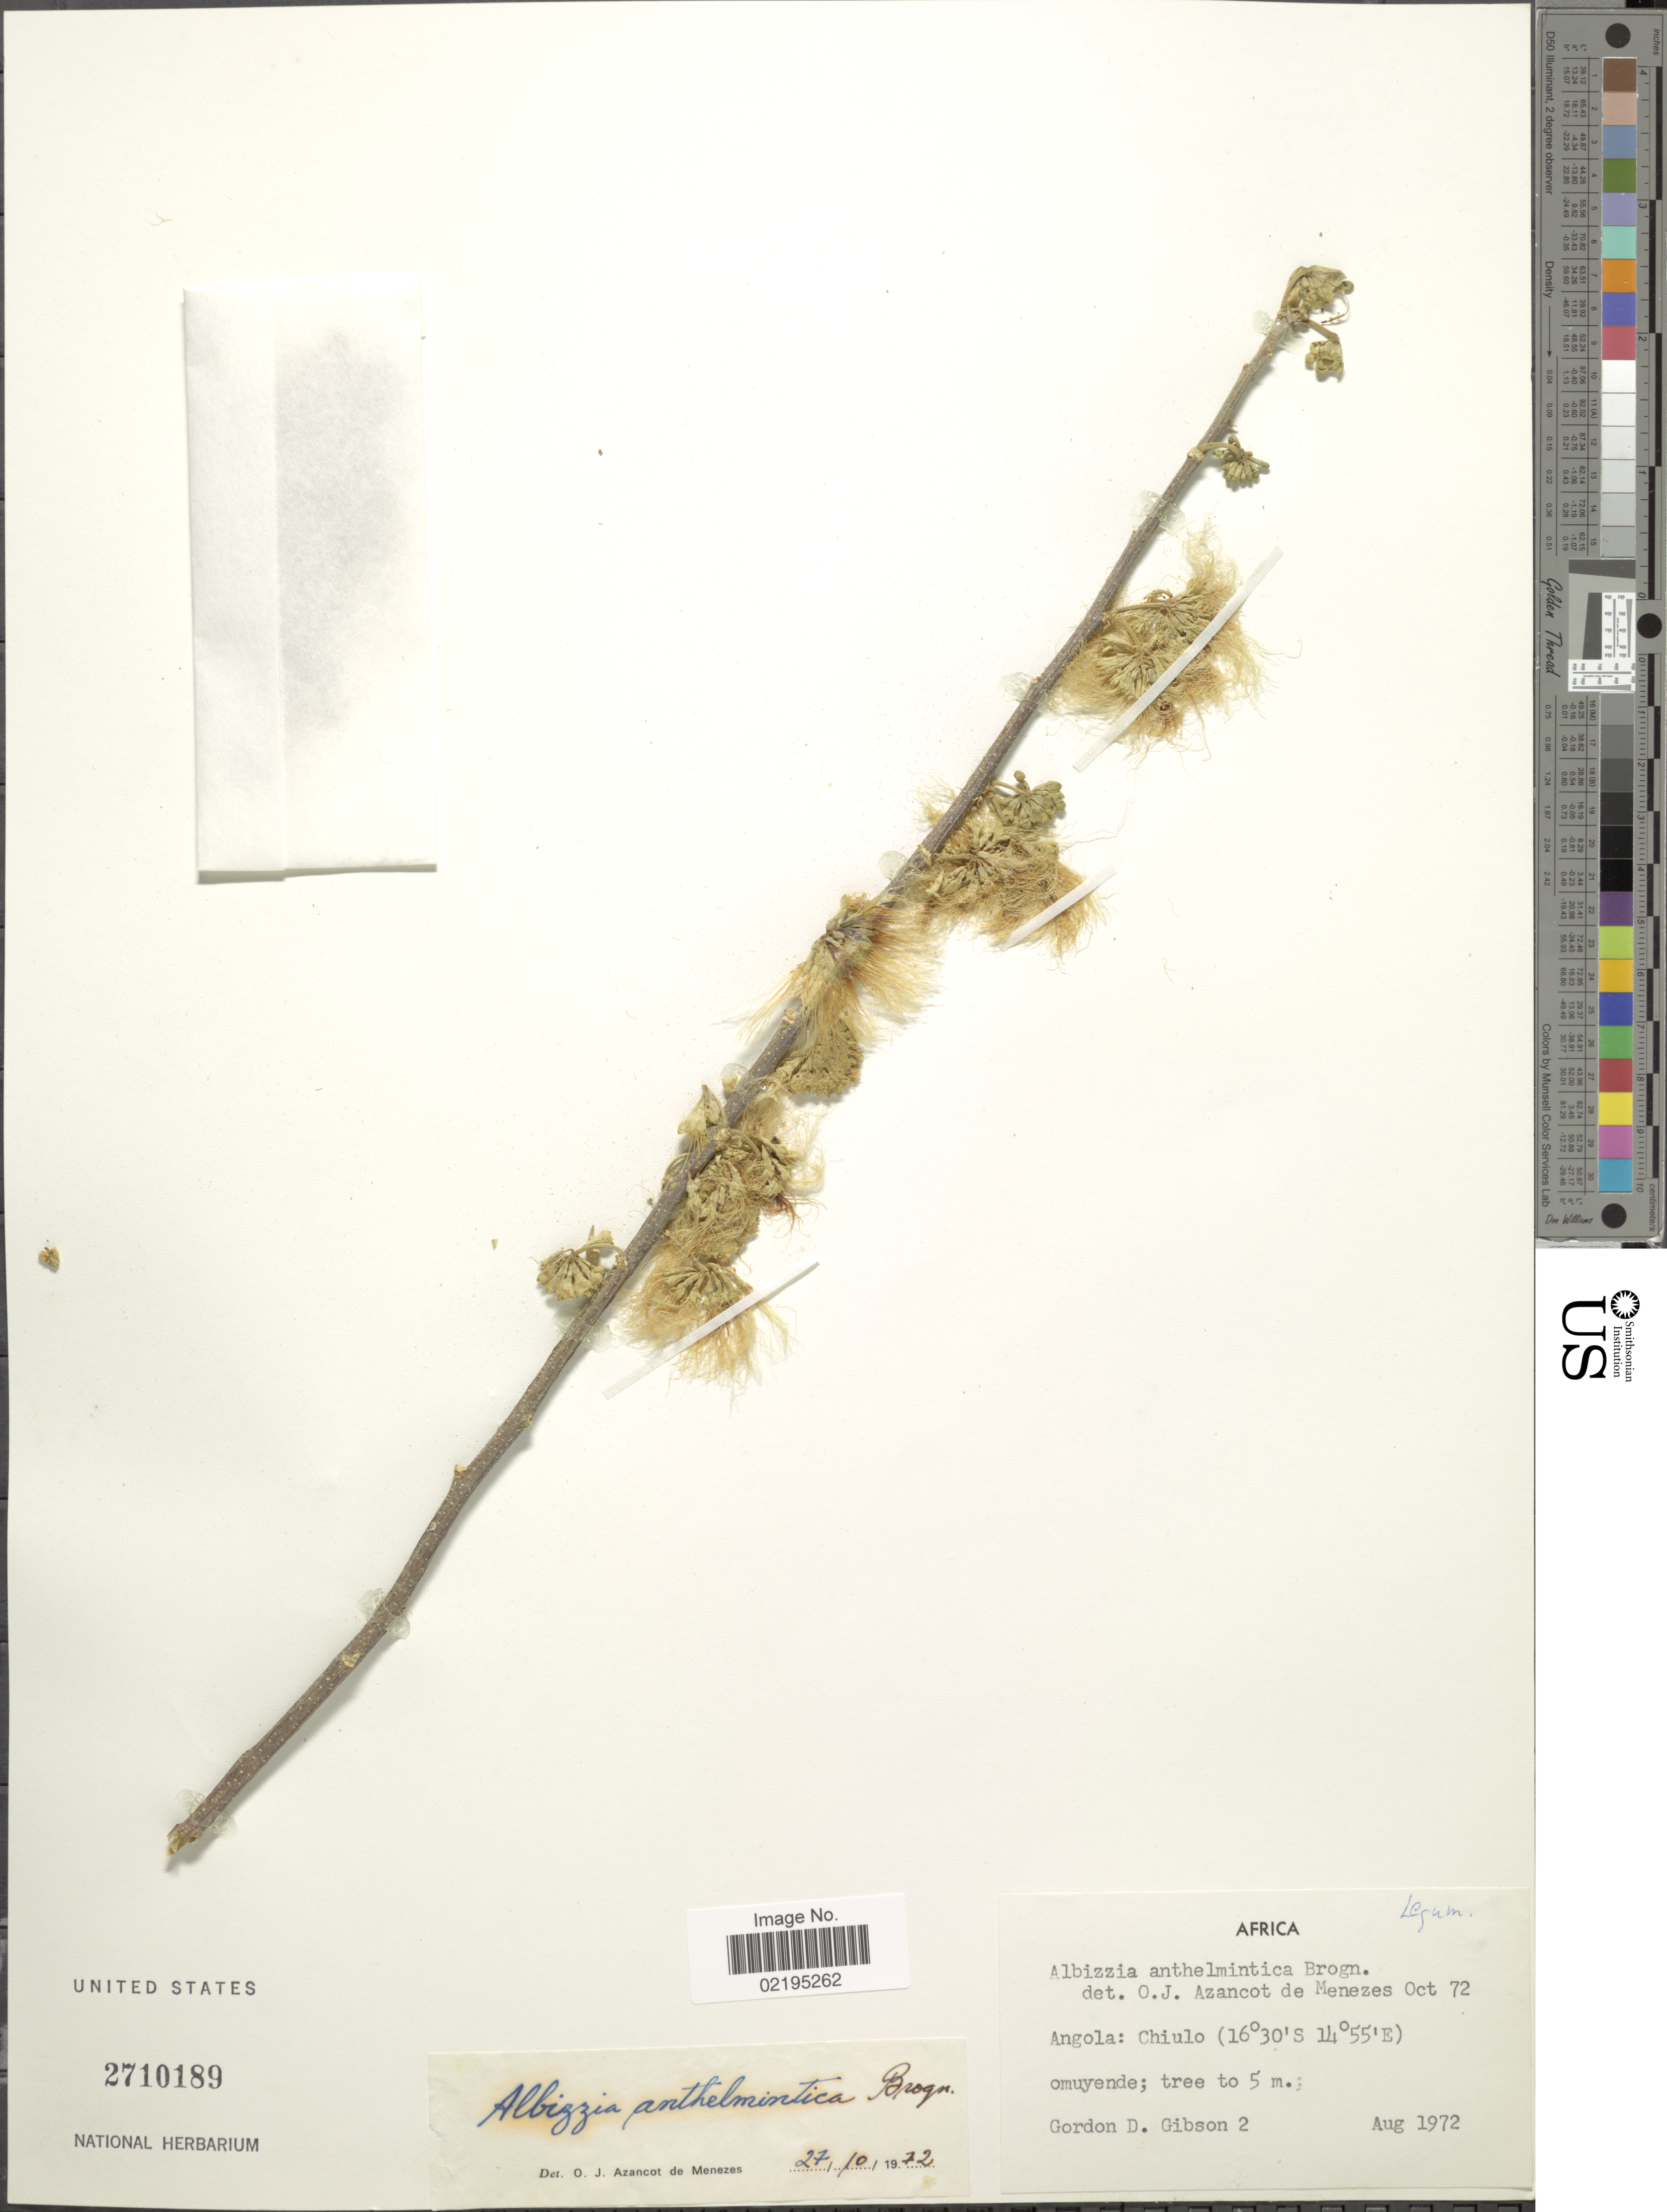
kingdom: Plantae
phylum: Tracheophyta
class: Magnoliopsida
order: Fabales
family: Fabaceae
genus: Albizia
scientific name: Albizia anthelmintica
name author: Brongn.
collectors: G. D. Gibson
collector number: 2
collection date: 1972-08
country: Angola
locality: Chiulo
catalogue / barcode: US 2710189